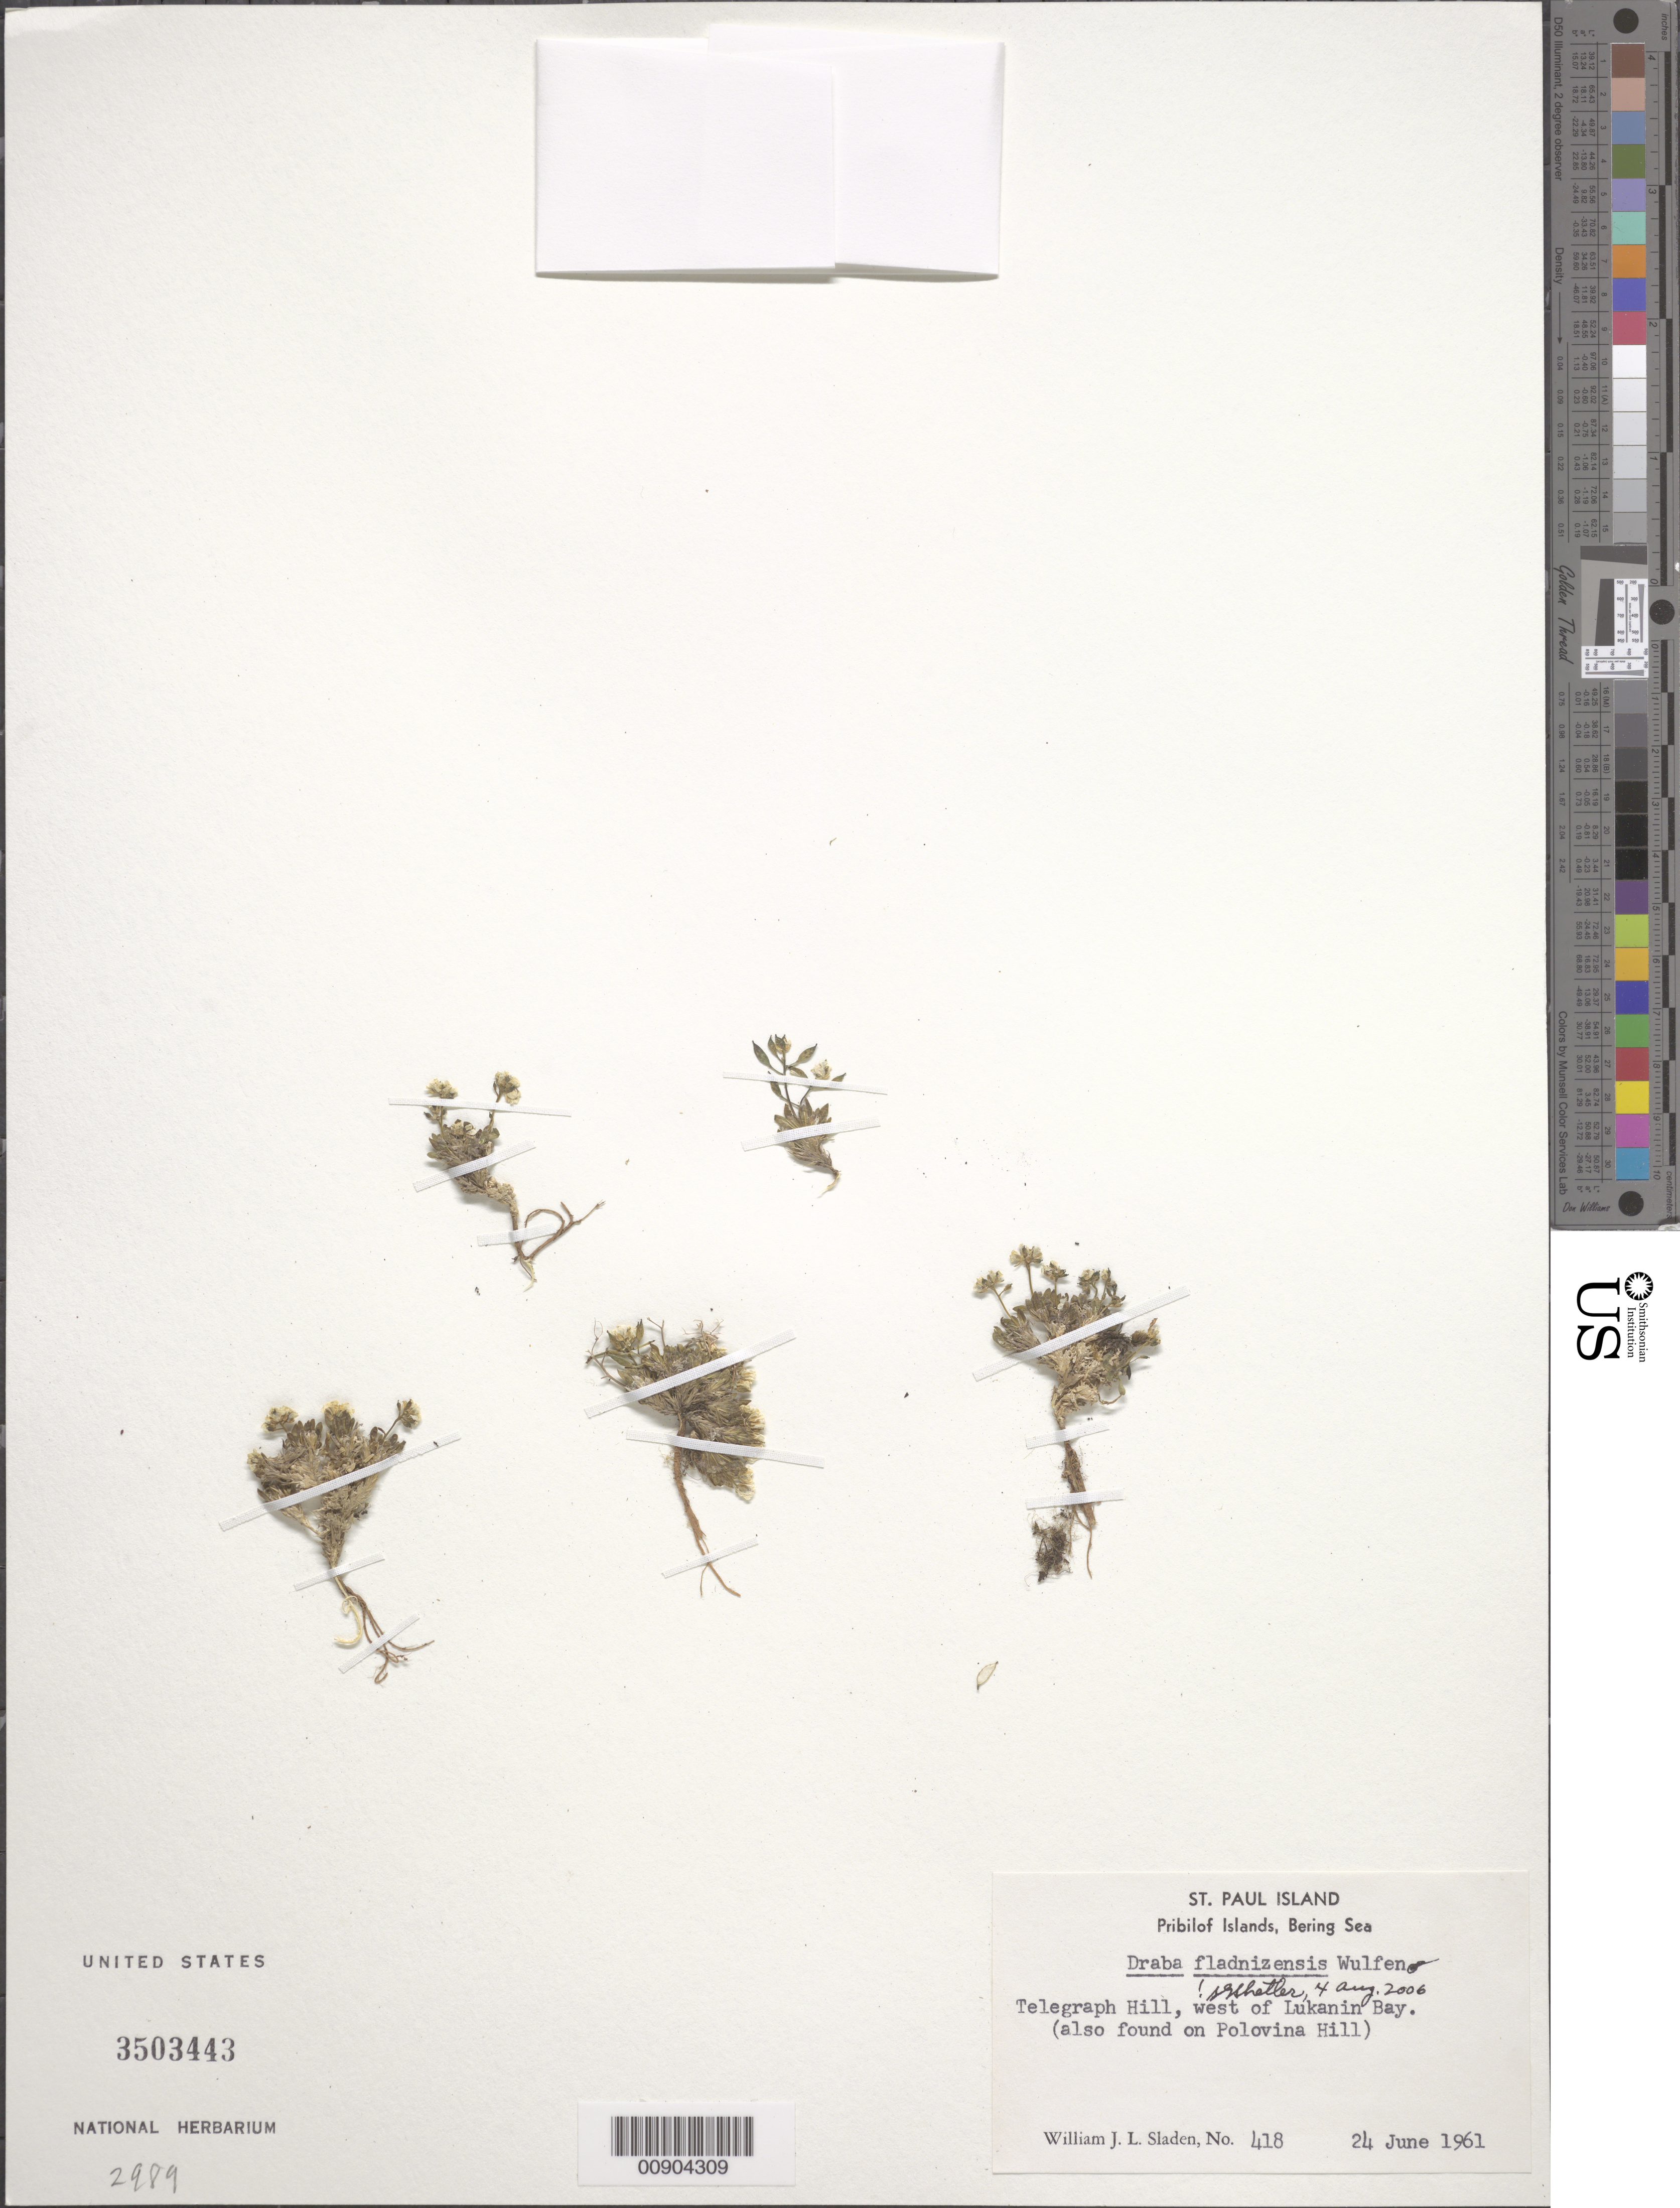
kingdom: Plantae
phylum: Tracheophyta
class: Magnoliopsida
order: Brassicales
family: Brassicaceae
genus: Draba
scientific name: Draba fladnizensis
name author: Wulfen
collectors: W. Sladen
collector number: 418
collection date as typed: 24 Jun 1961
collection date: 1961-06-24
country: United States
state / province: Alaska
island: St. Paul Island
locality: Telegraph Hill, west of Lukanin Bay (also found on Polovina Hill)., Bering Sea, Pribilof Islands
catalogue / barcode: US 3503443